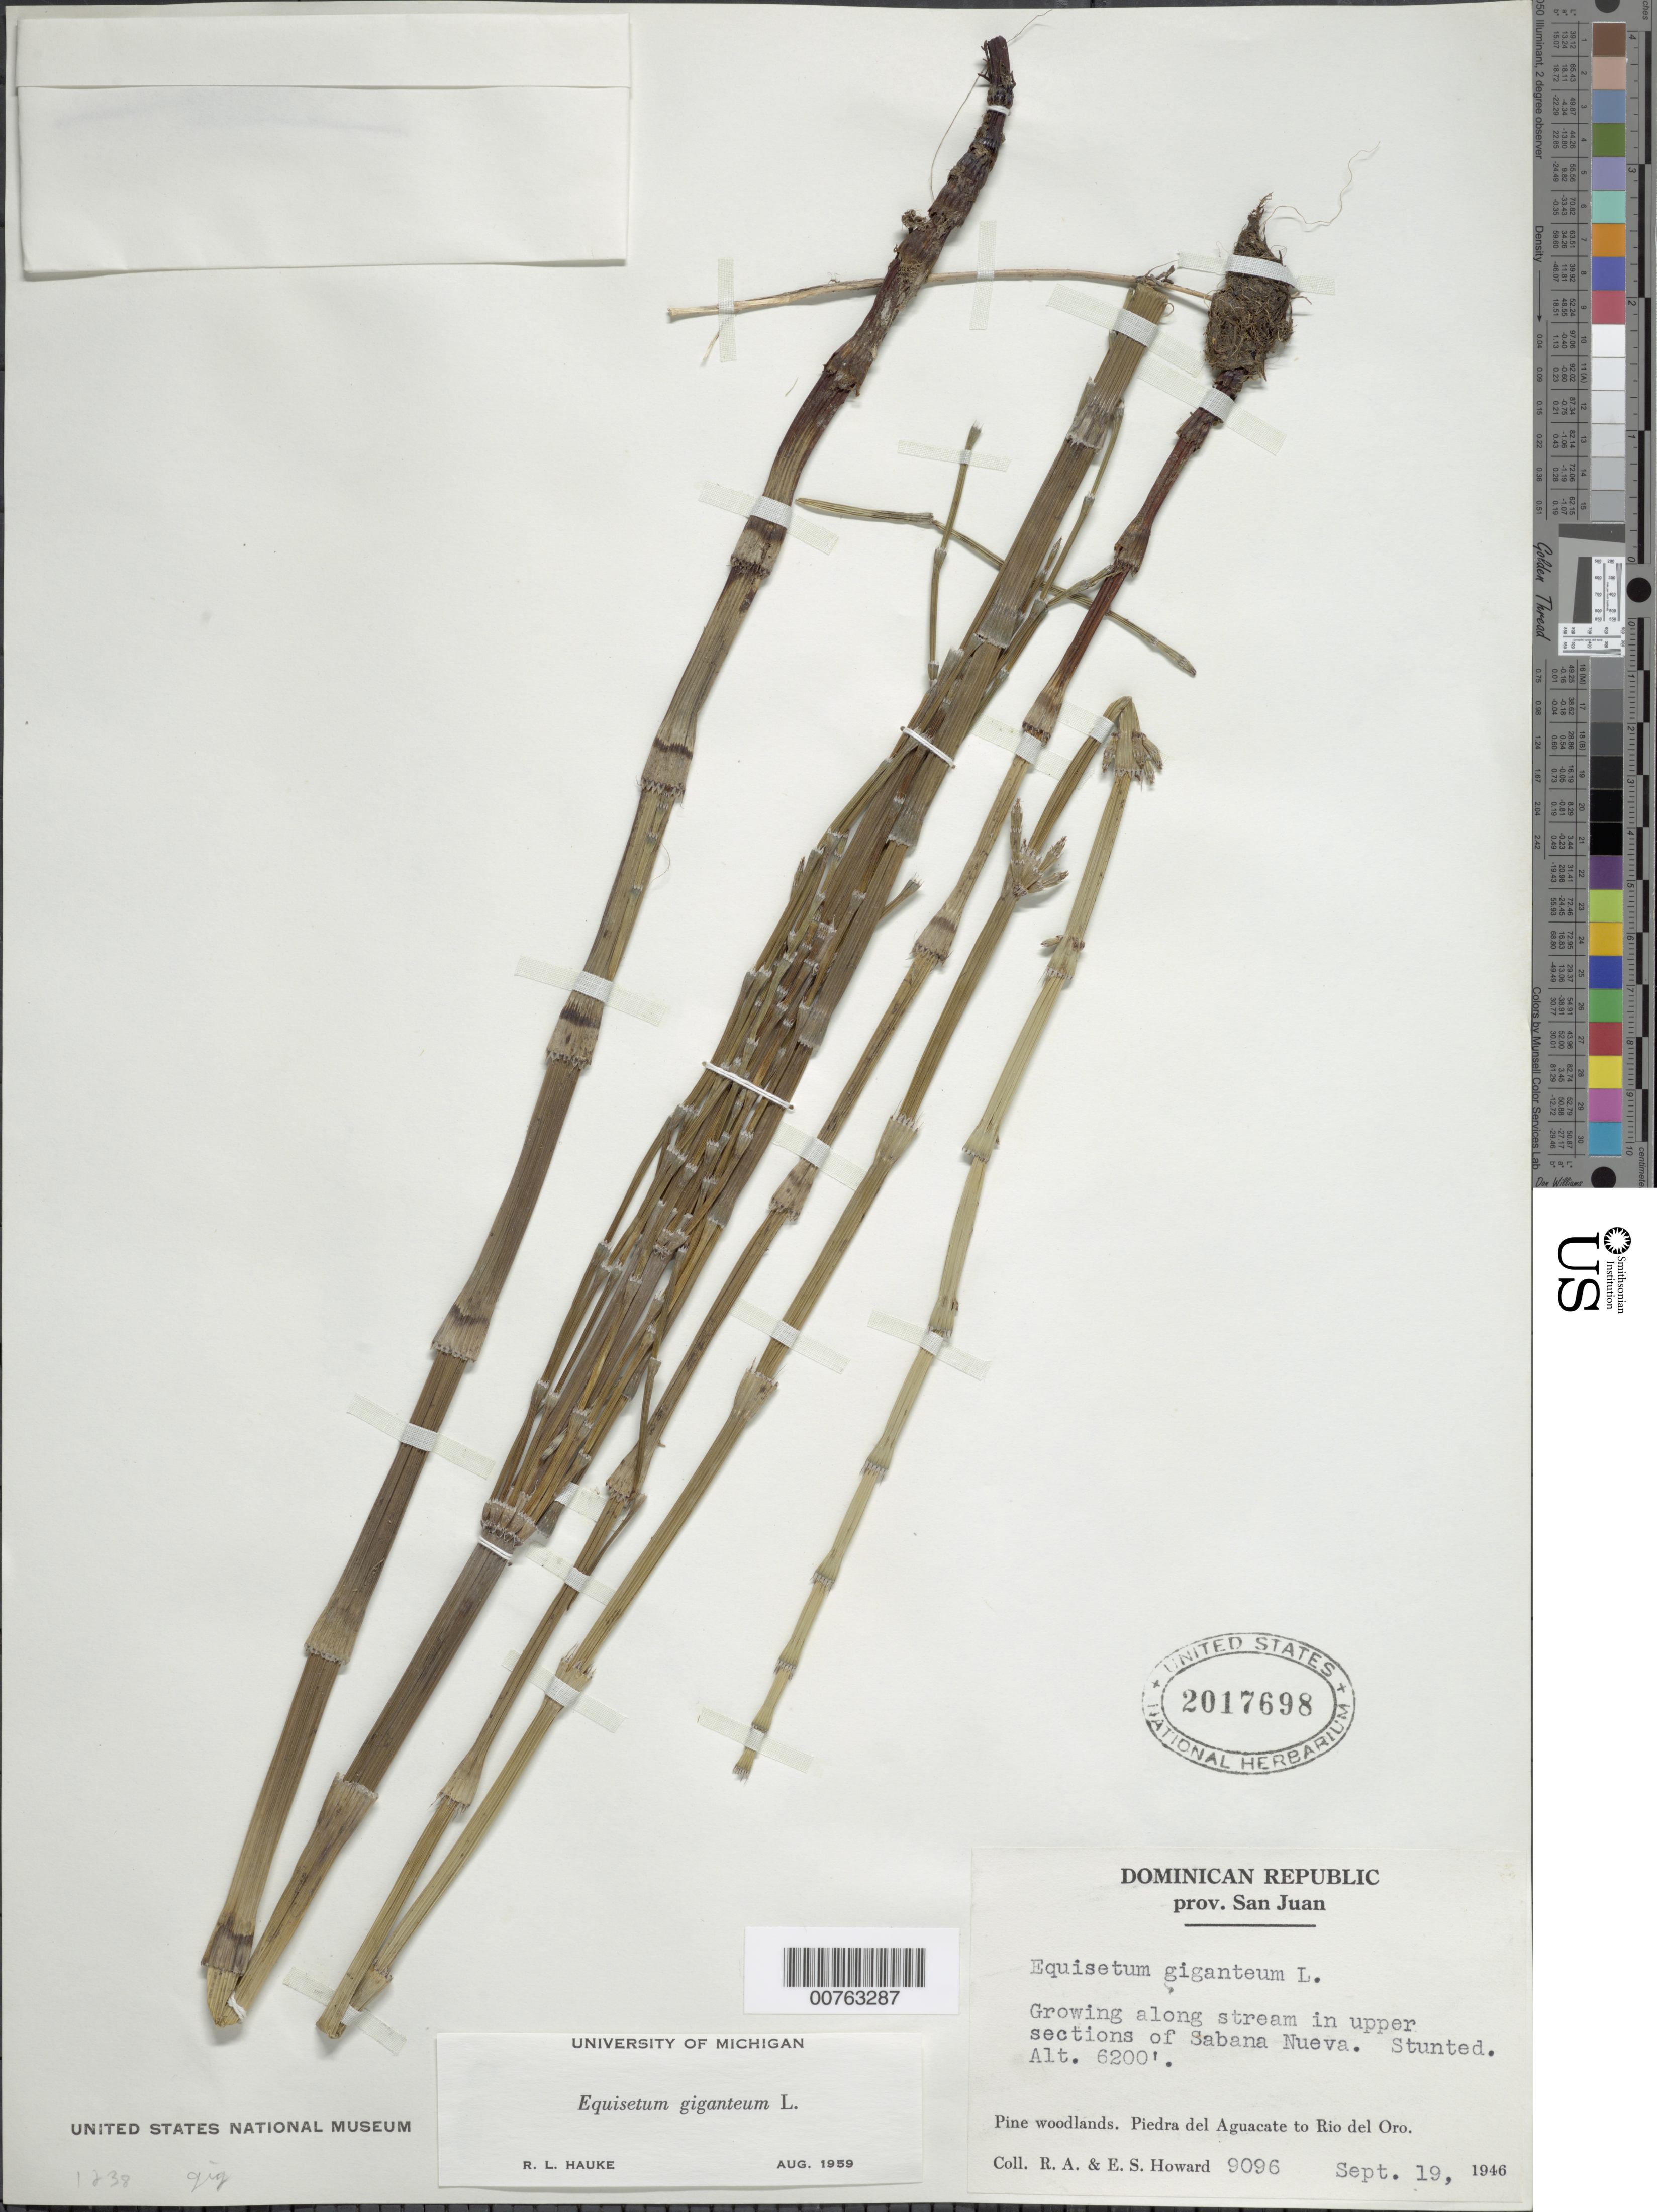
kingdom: Plantae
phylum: Tracheophyta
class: Polypodiopsida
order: Equisetales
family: Equisetaceae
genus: Equisetum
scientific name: Equisetum giganteum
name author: L.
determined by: Hauke, R. L.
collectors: R. A. Howard & E. S. Howard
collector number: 9096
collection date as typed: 19 Sep 1946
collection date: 1946-09-19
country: Dominican Republic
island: Hispaniola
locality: Provincia San Juan. Piedra del Aguacate to Rio del Oro. Upper sections of Sabana Nueva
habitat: Along stream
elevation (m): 1890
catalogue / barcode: US 2017698